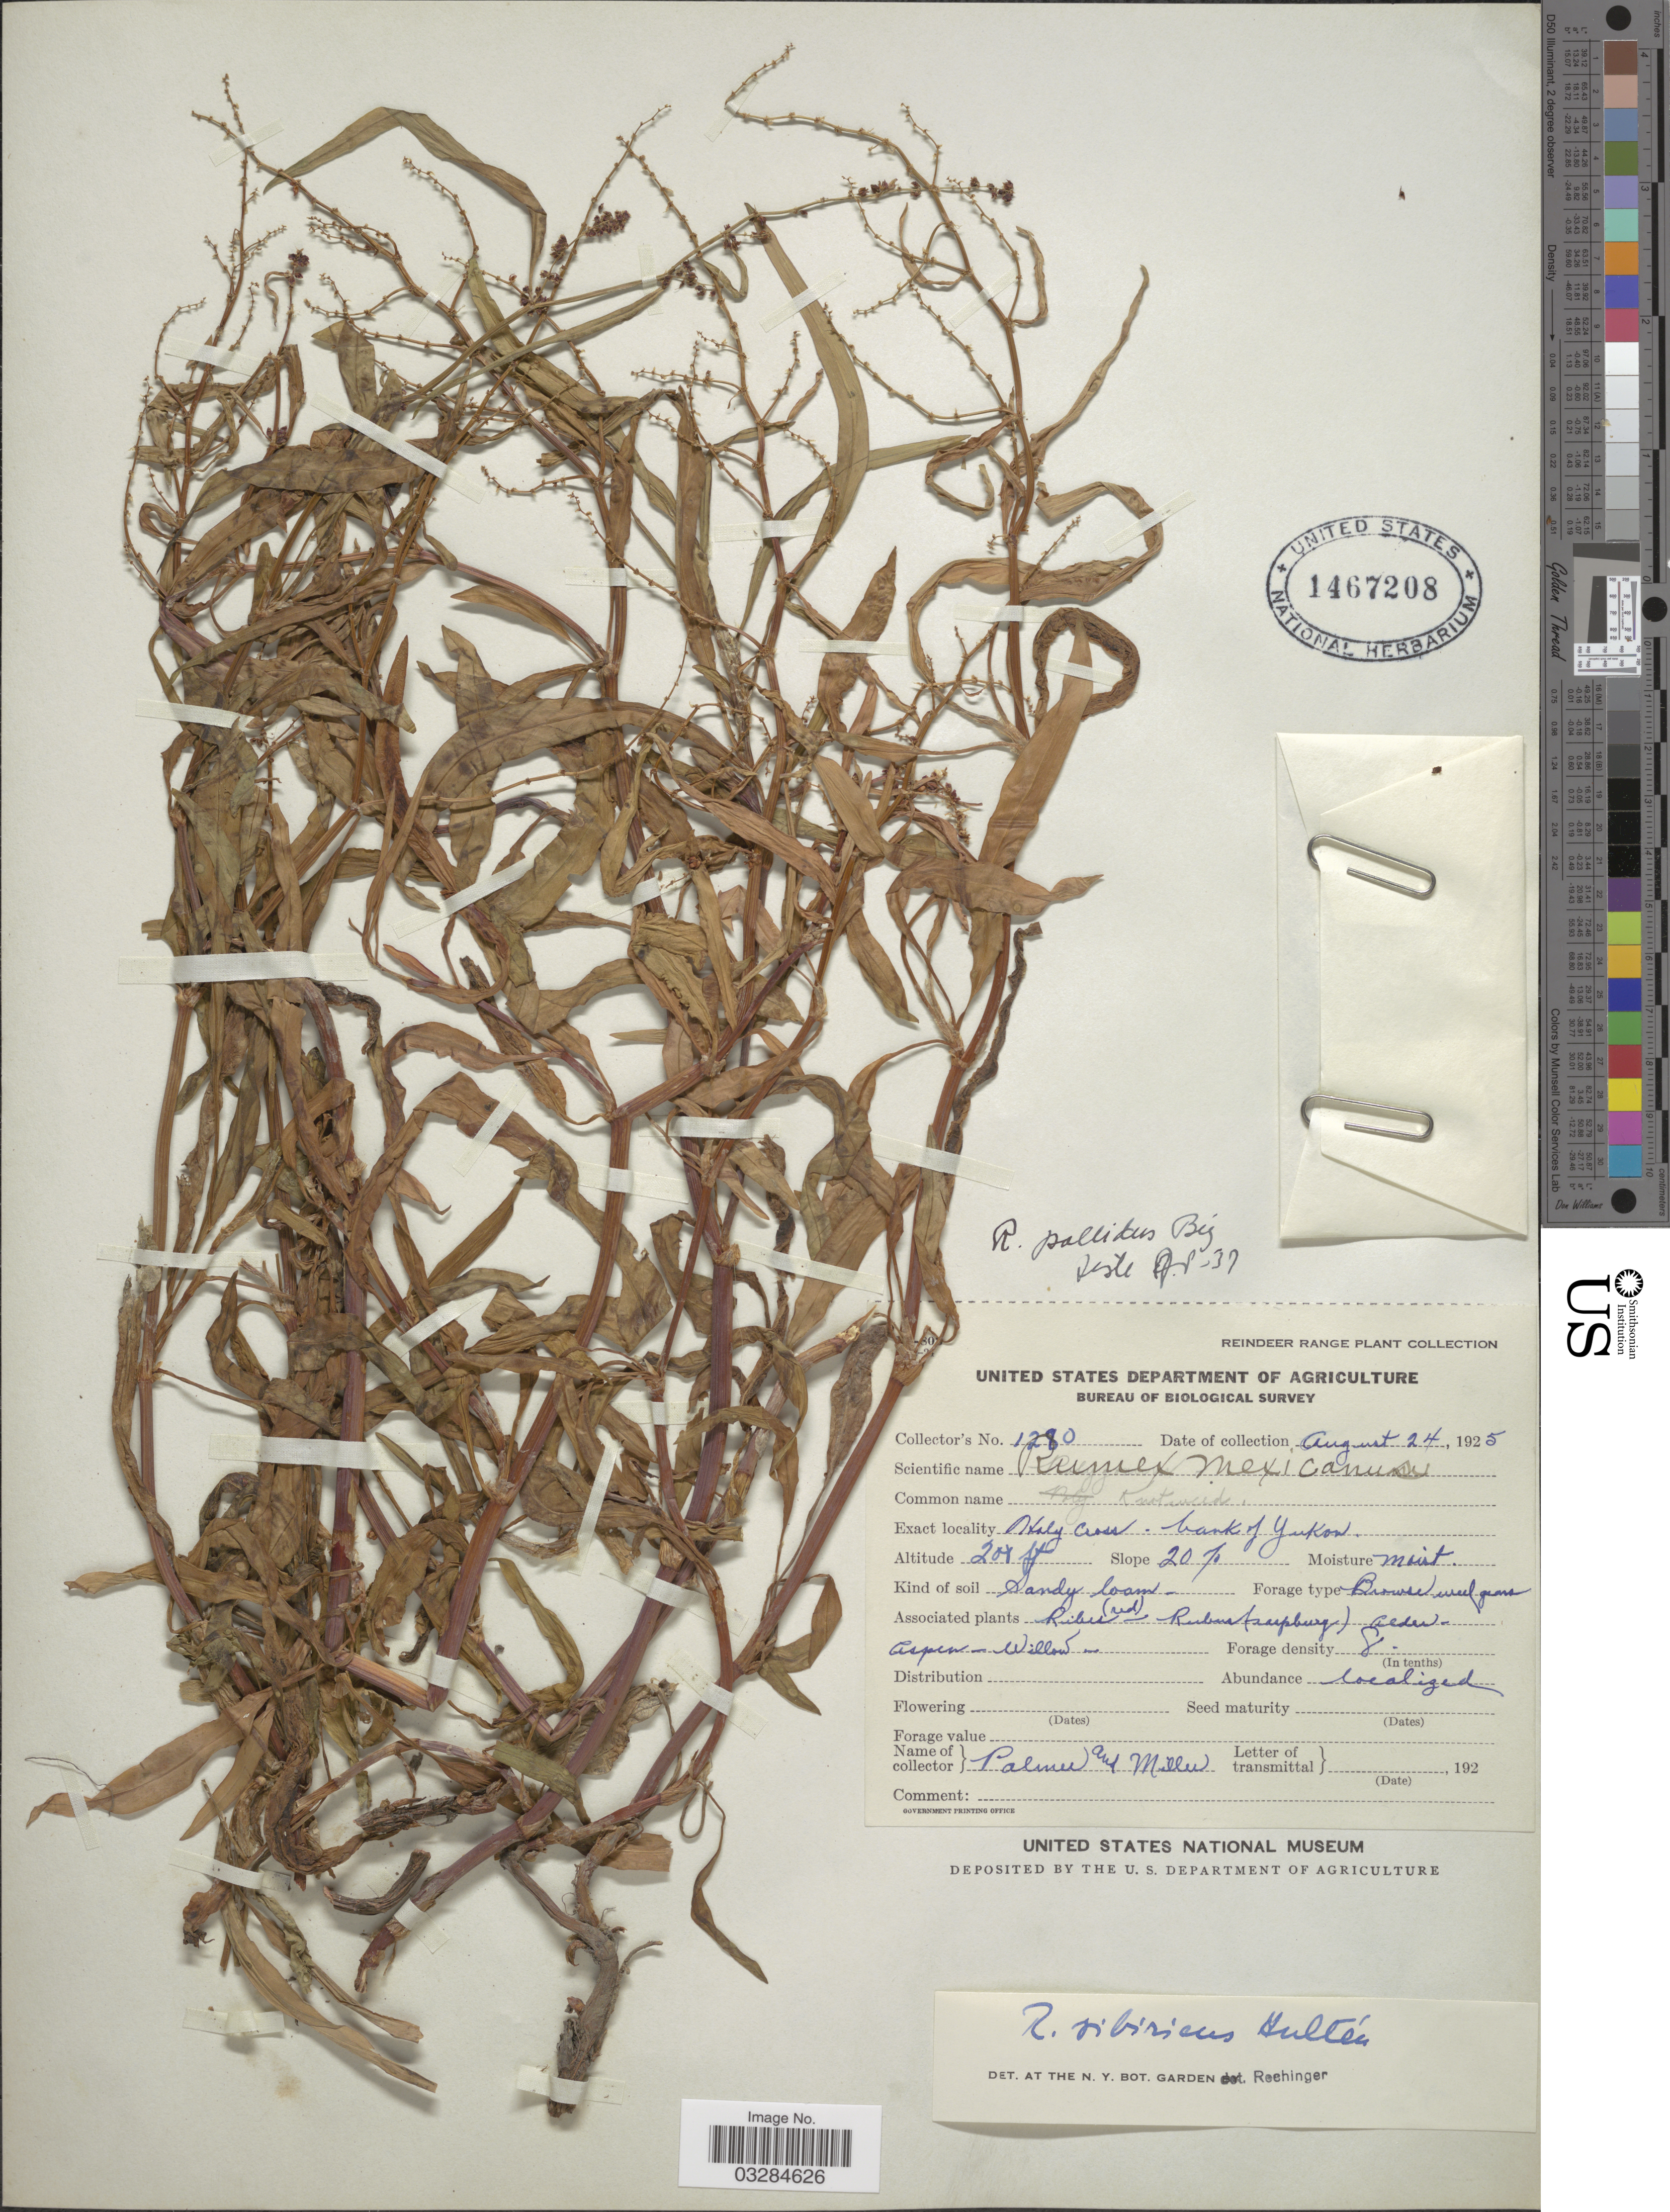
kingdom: Plantae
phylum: Tracheophyta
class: Magnoliopsida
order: Caryophyllales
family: Polygonaceae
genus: Rumex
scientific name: Rumex sibiricus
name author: Hultén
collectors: Palmer, -- & -- Miller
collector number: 1280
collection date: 1925-08-24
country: United States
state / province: Alaska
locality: Holy cross. Bank of Yukon.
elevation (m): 61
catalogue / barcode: US 1467208